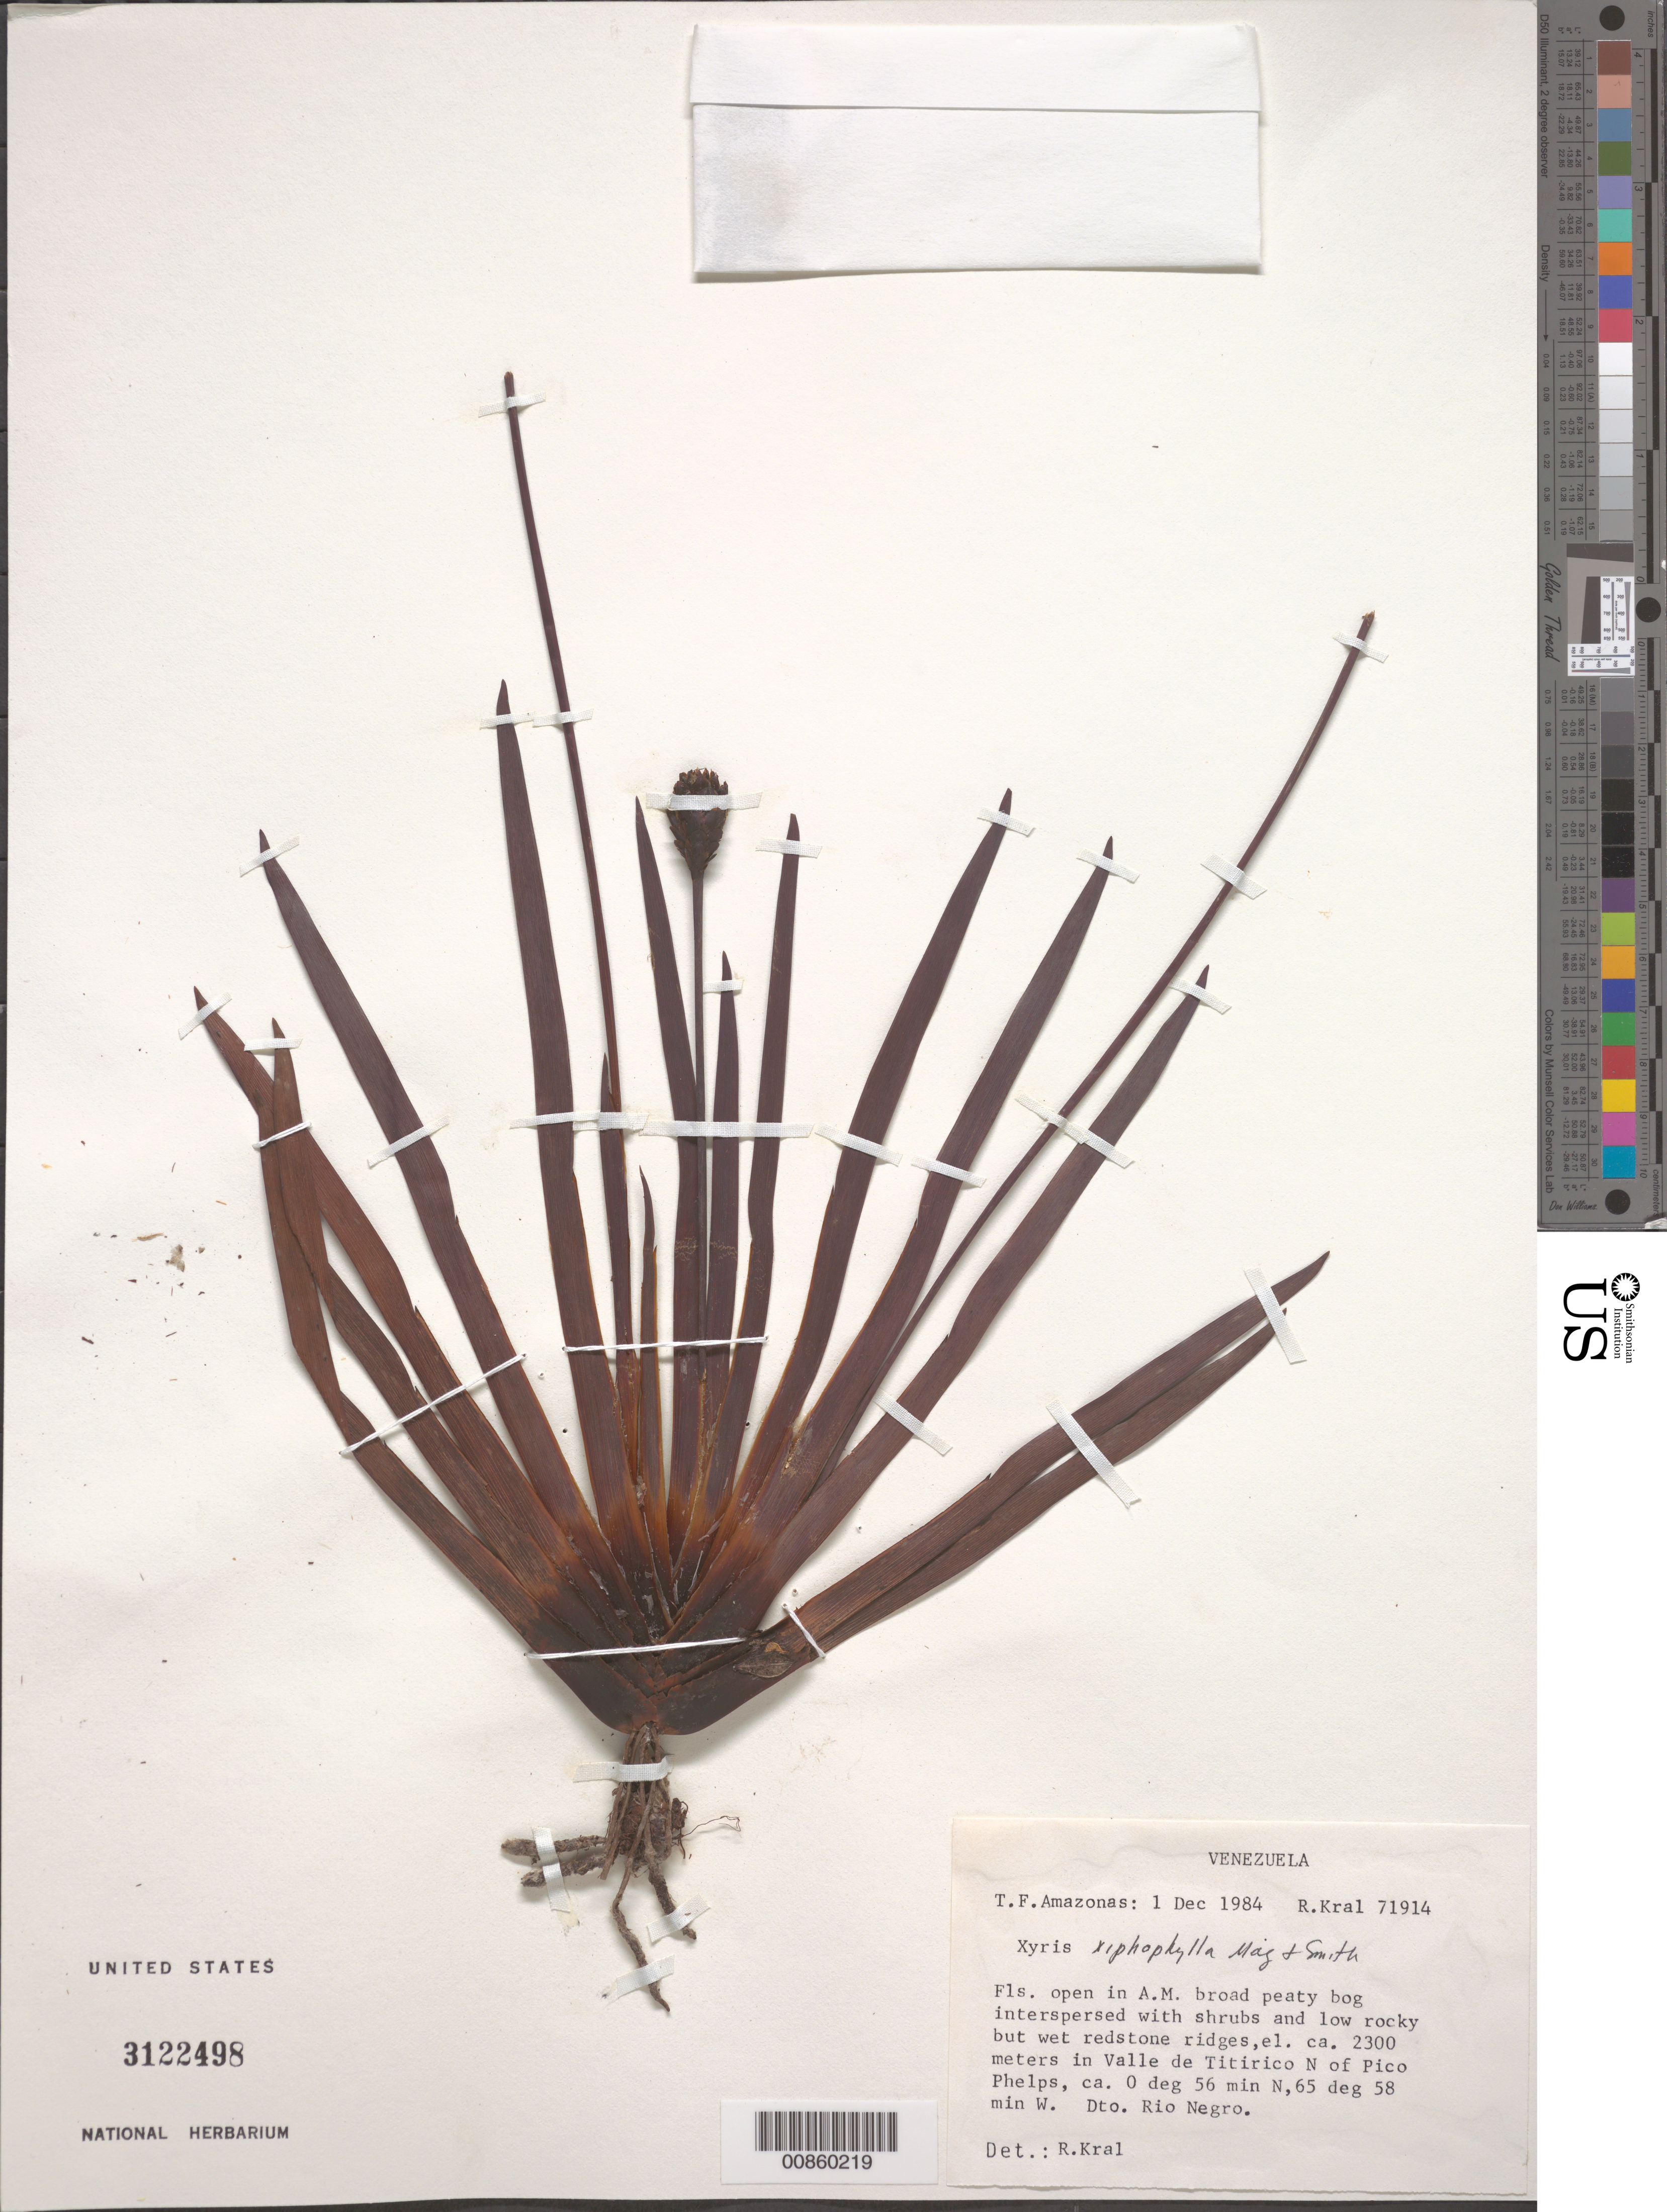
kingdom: Plantae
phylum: Tracheophyta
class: Liliopsida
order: Poales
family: Xyridaceae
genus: Xyris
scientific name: Xyris xiphophylla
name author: Maguire & L.B. Sm.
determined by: Kral, Robert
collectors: R. Kral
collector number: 71914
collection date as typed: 1-Dec-84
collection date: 1984-12-01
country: Venezuela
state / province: Amazonas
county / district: Río Negro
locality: Cerro Neblina, valle de Titirico, N of Pico Phelps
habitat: Broad peaty bog interspersed with shrubs and low, rocky, but wet redstone ridges.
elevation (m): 2300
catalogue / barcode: US 3122498